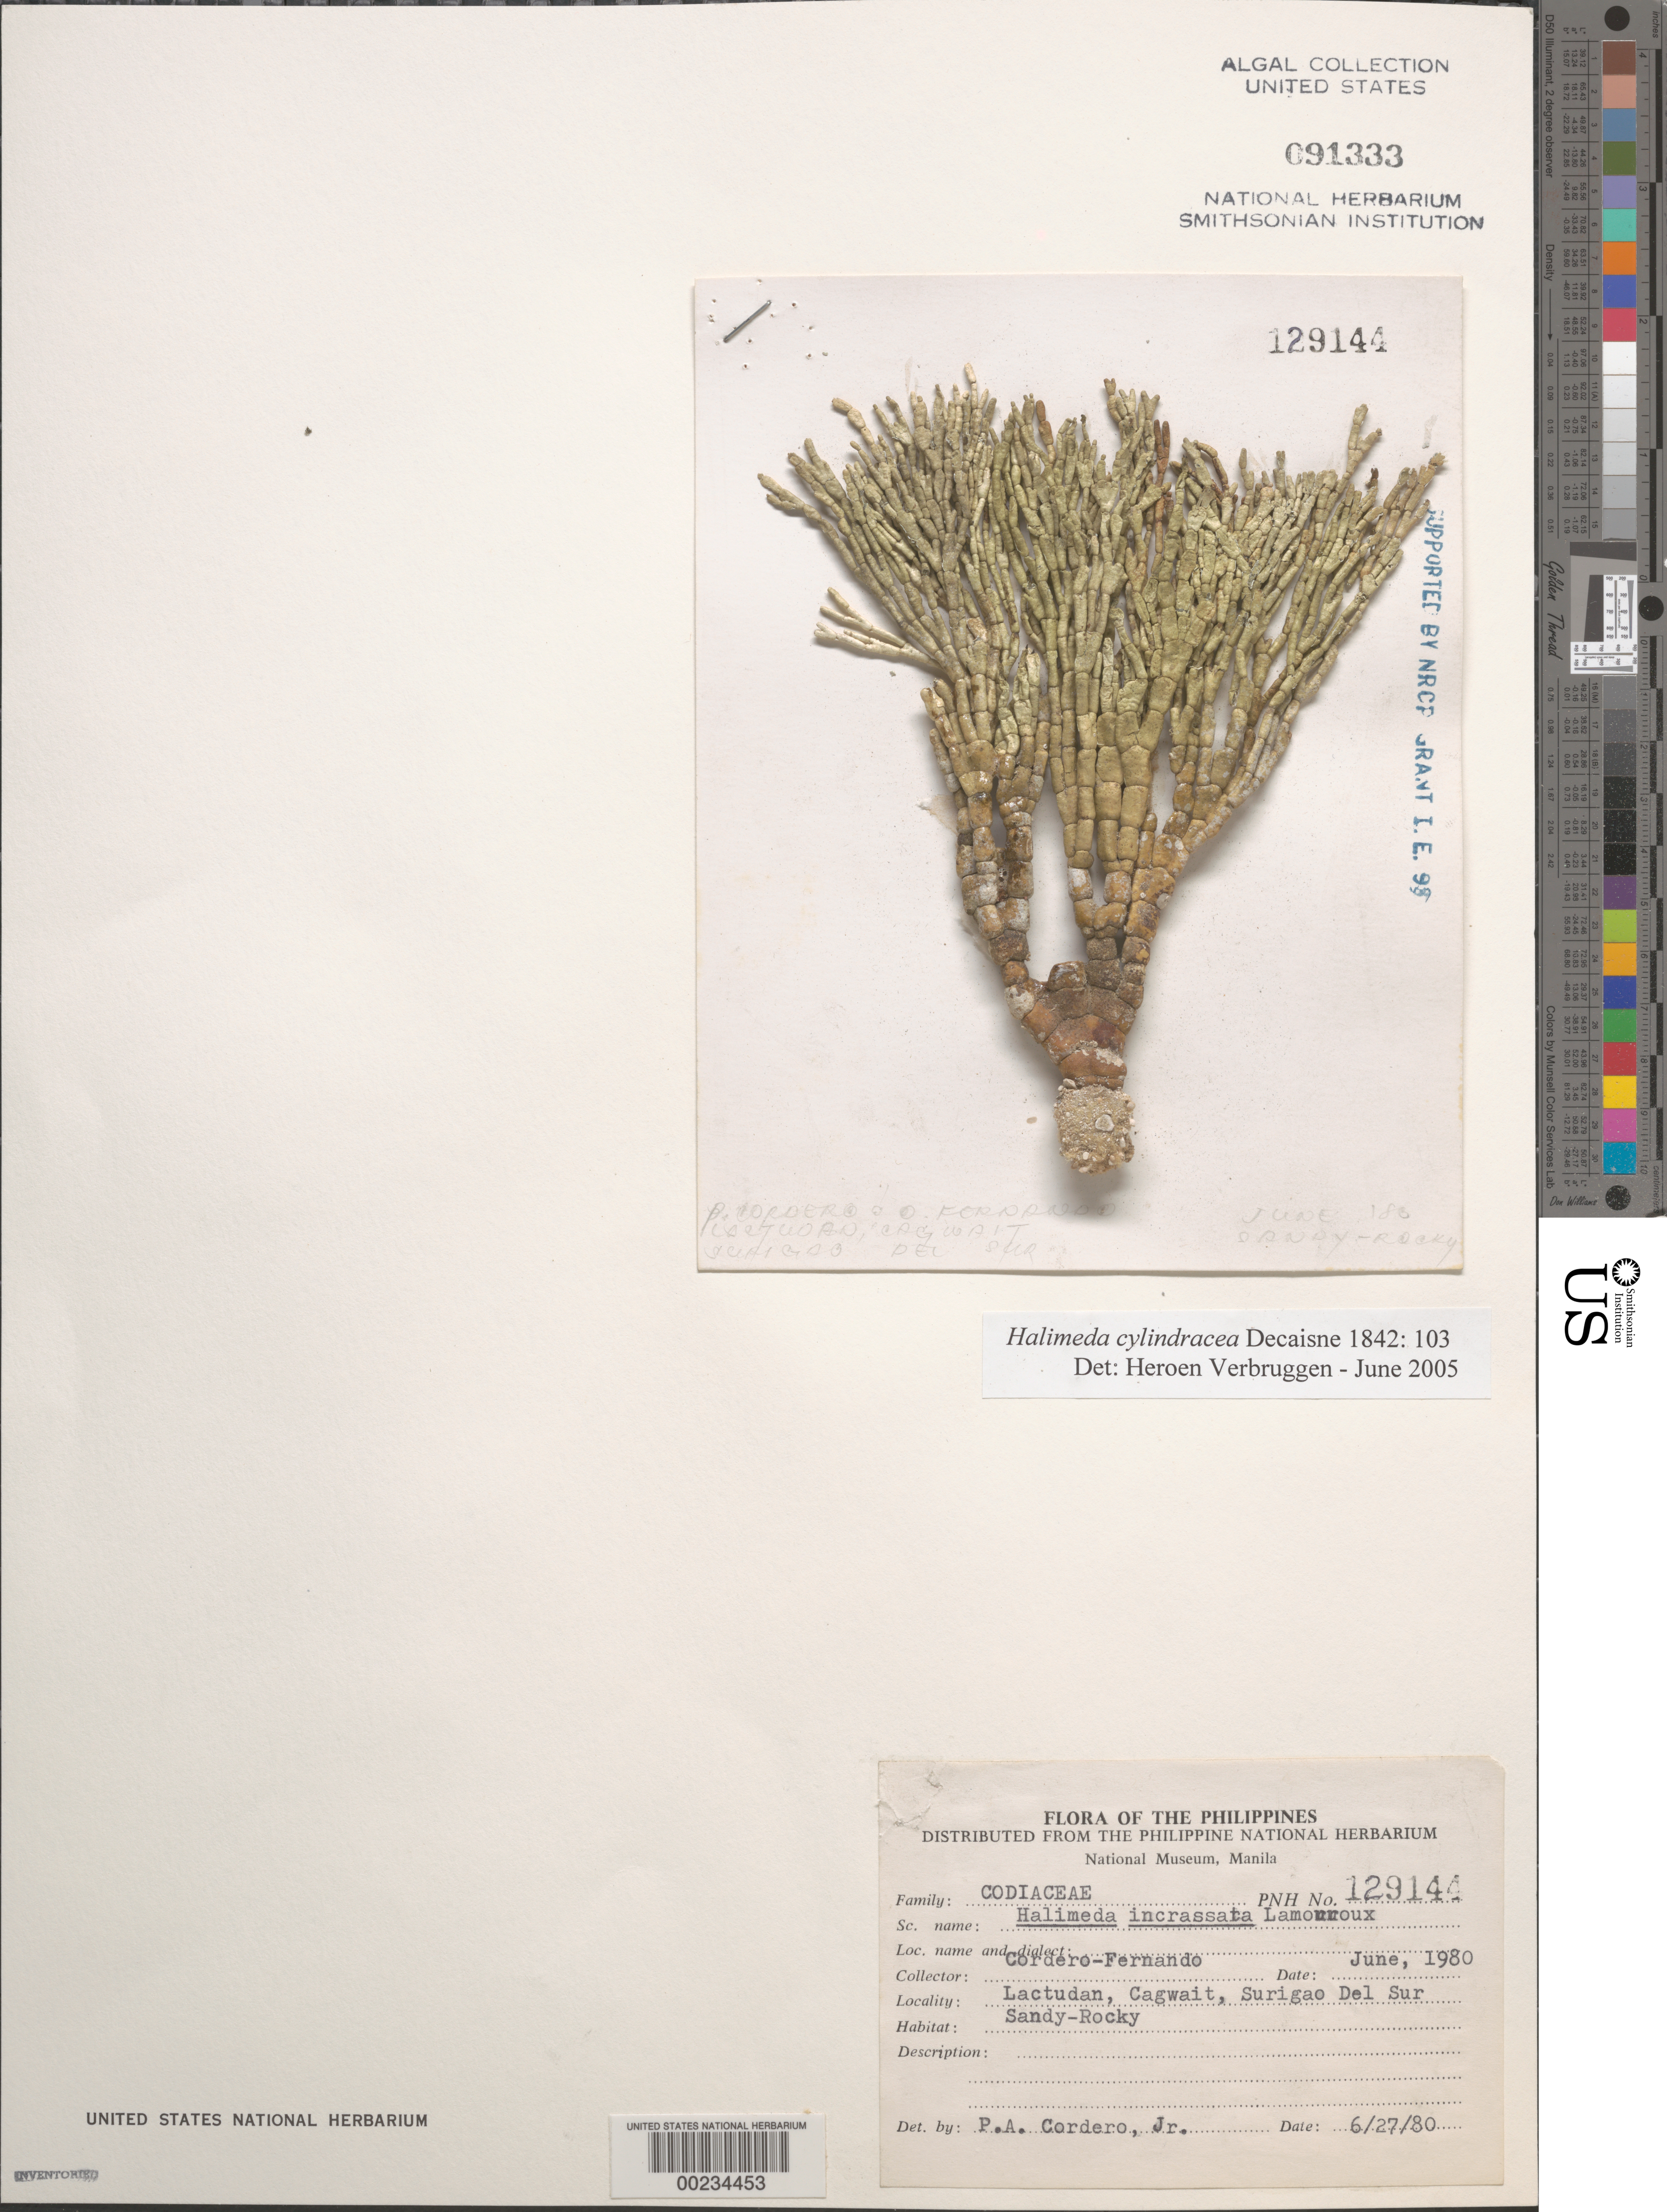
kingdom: Plantae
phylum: Chlorophyta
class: Ulvophyceae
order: Bryopsidales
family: Halimedaceae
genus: Halimeda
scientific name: Halimeda cylindracea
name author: Decne.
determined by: Verbruggen, H.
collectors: P. A. Cordero & O. Fernando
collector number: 129144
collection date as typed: Jun 1980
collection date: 1980-06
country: Philippines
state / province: Caraga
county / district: Surigao del Sur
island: Mindanao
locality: Lactudan, Cagwait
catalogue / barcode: US 91333